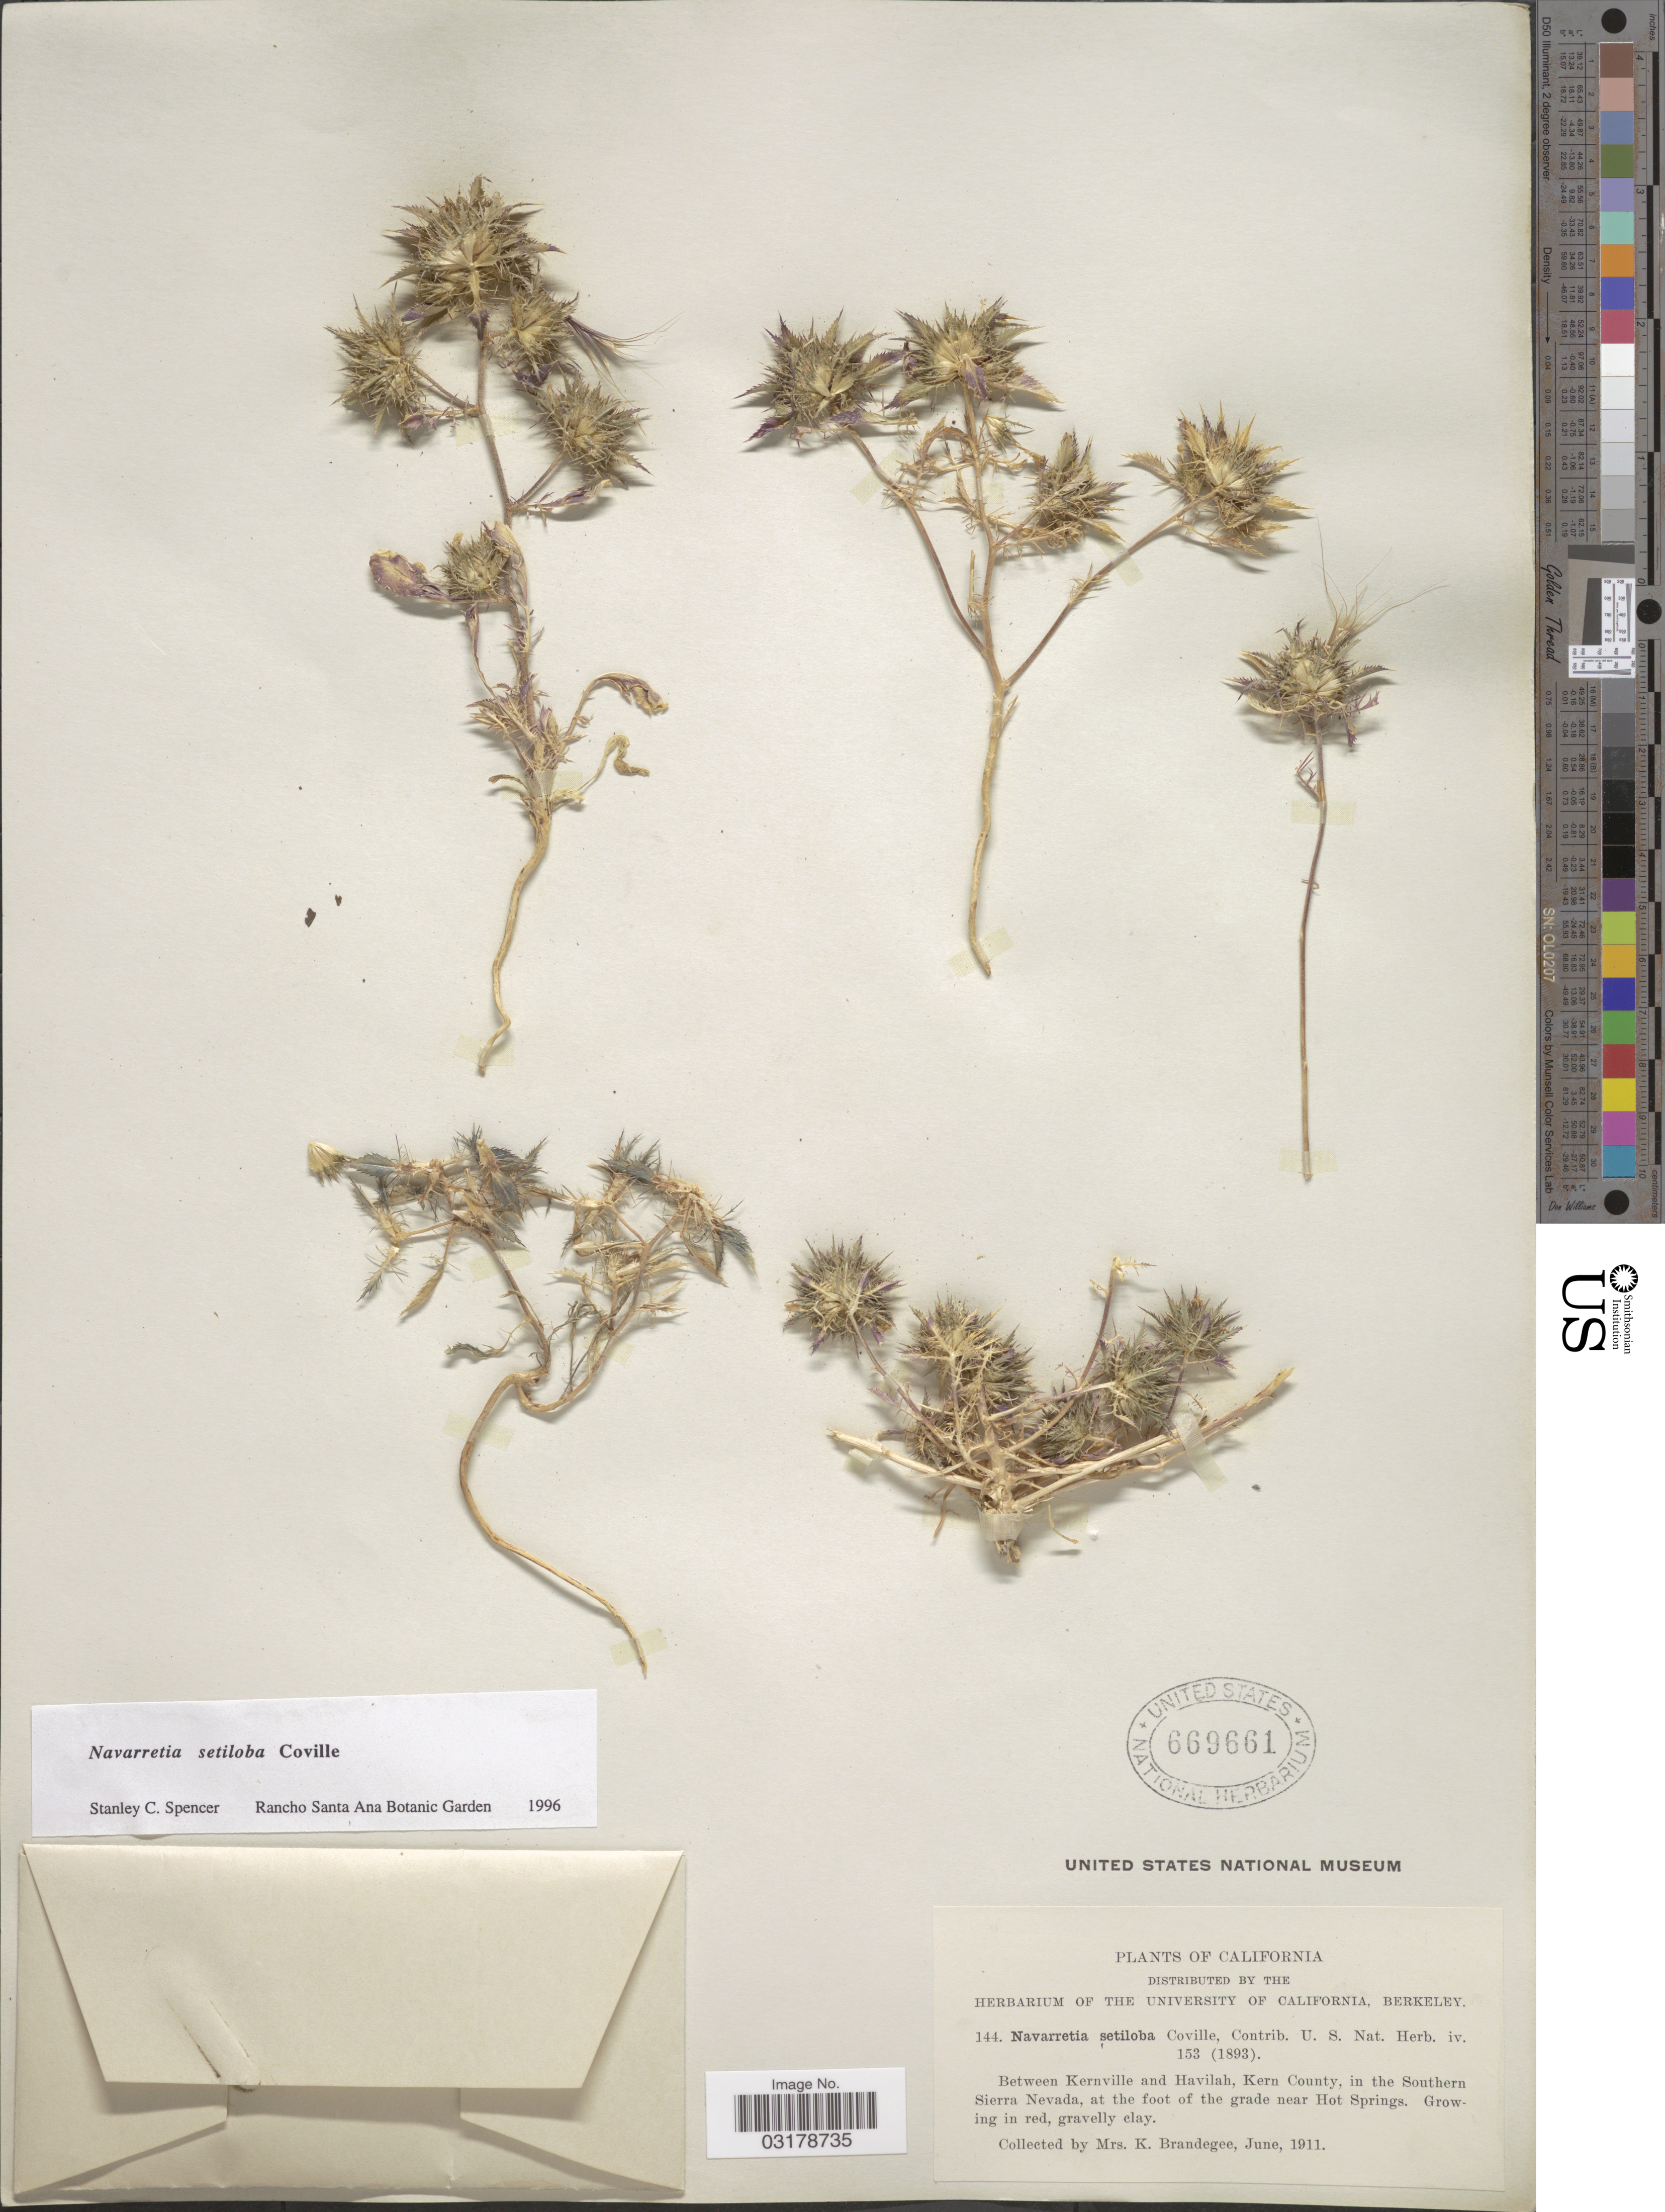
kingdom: Plantae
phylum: Tracheophyta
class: Magnoliopsida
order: Ericales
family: Polemoniaceae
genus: Navarretia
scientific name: Navarretia setiloba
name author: Coville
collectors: M. K. Brandegee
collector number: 144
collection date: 1911-06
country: United States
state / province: California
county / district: Kern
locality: Between Kernville and Havilah, Kern County, in the Southern Sierra Nevada, at the foot of the grade near Hot Springs.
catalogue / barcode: US 669661